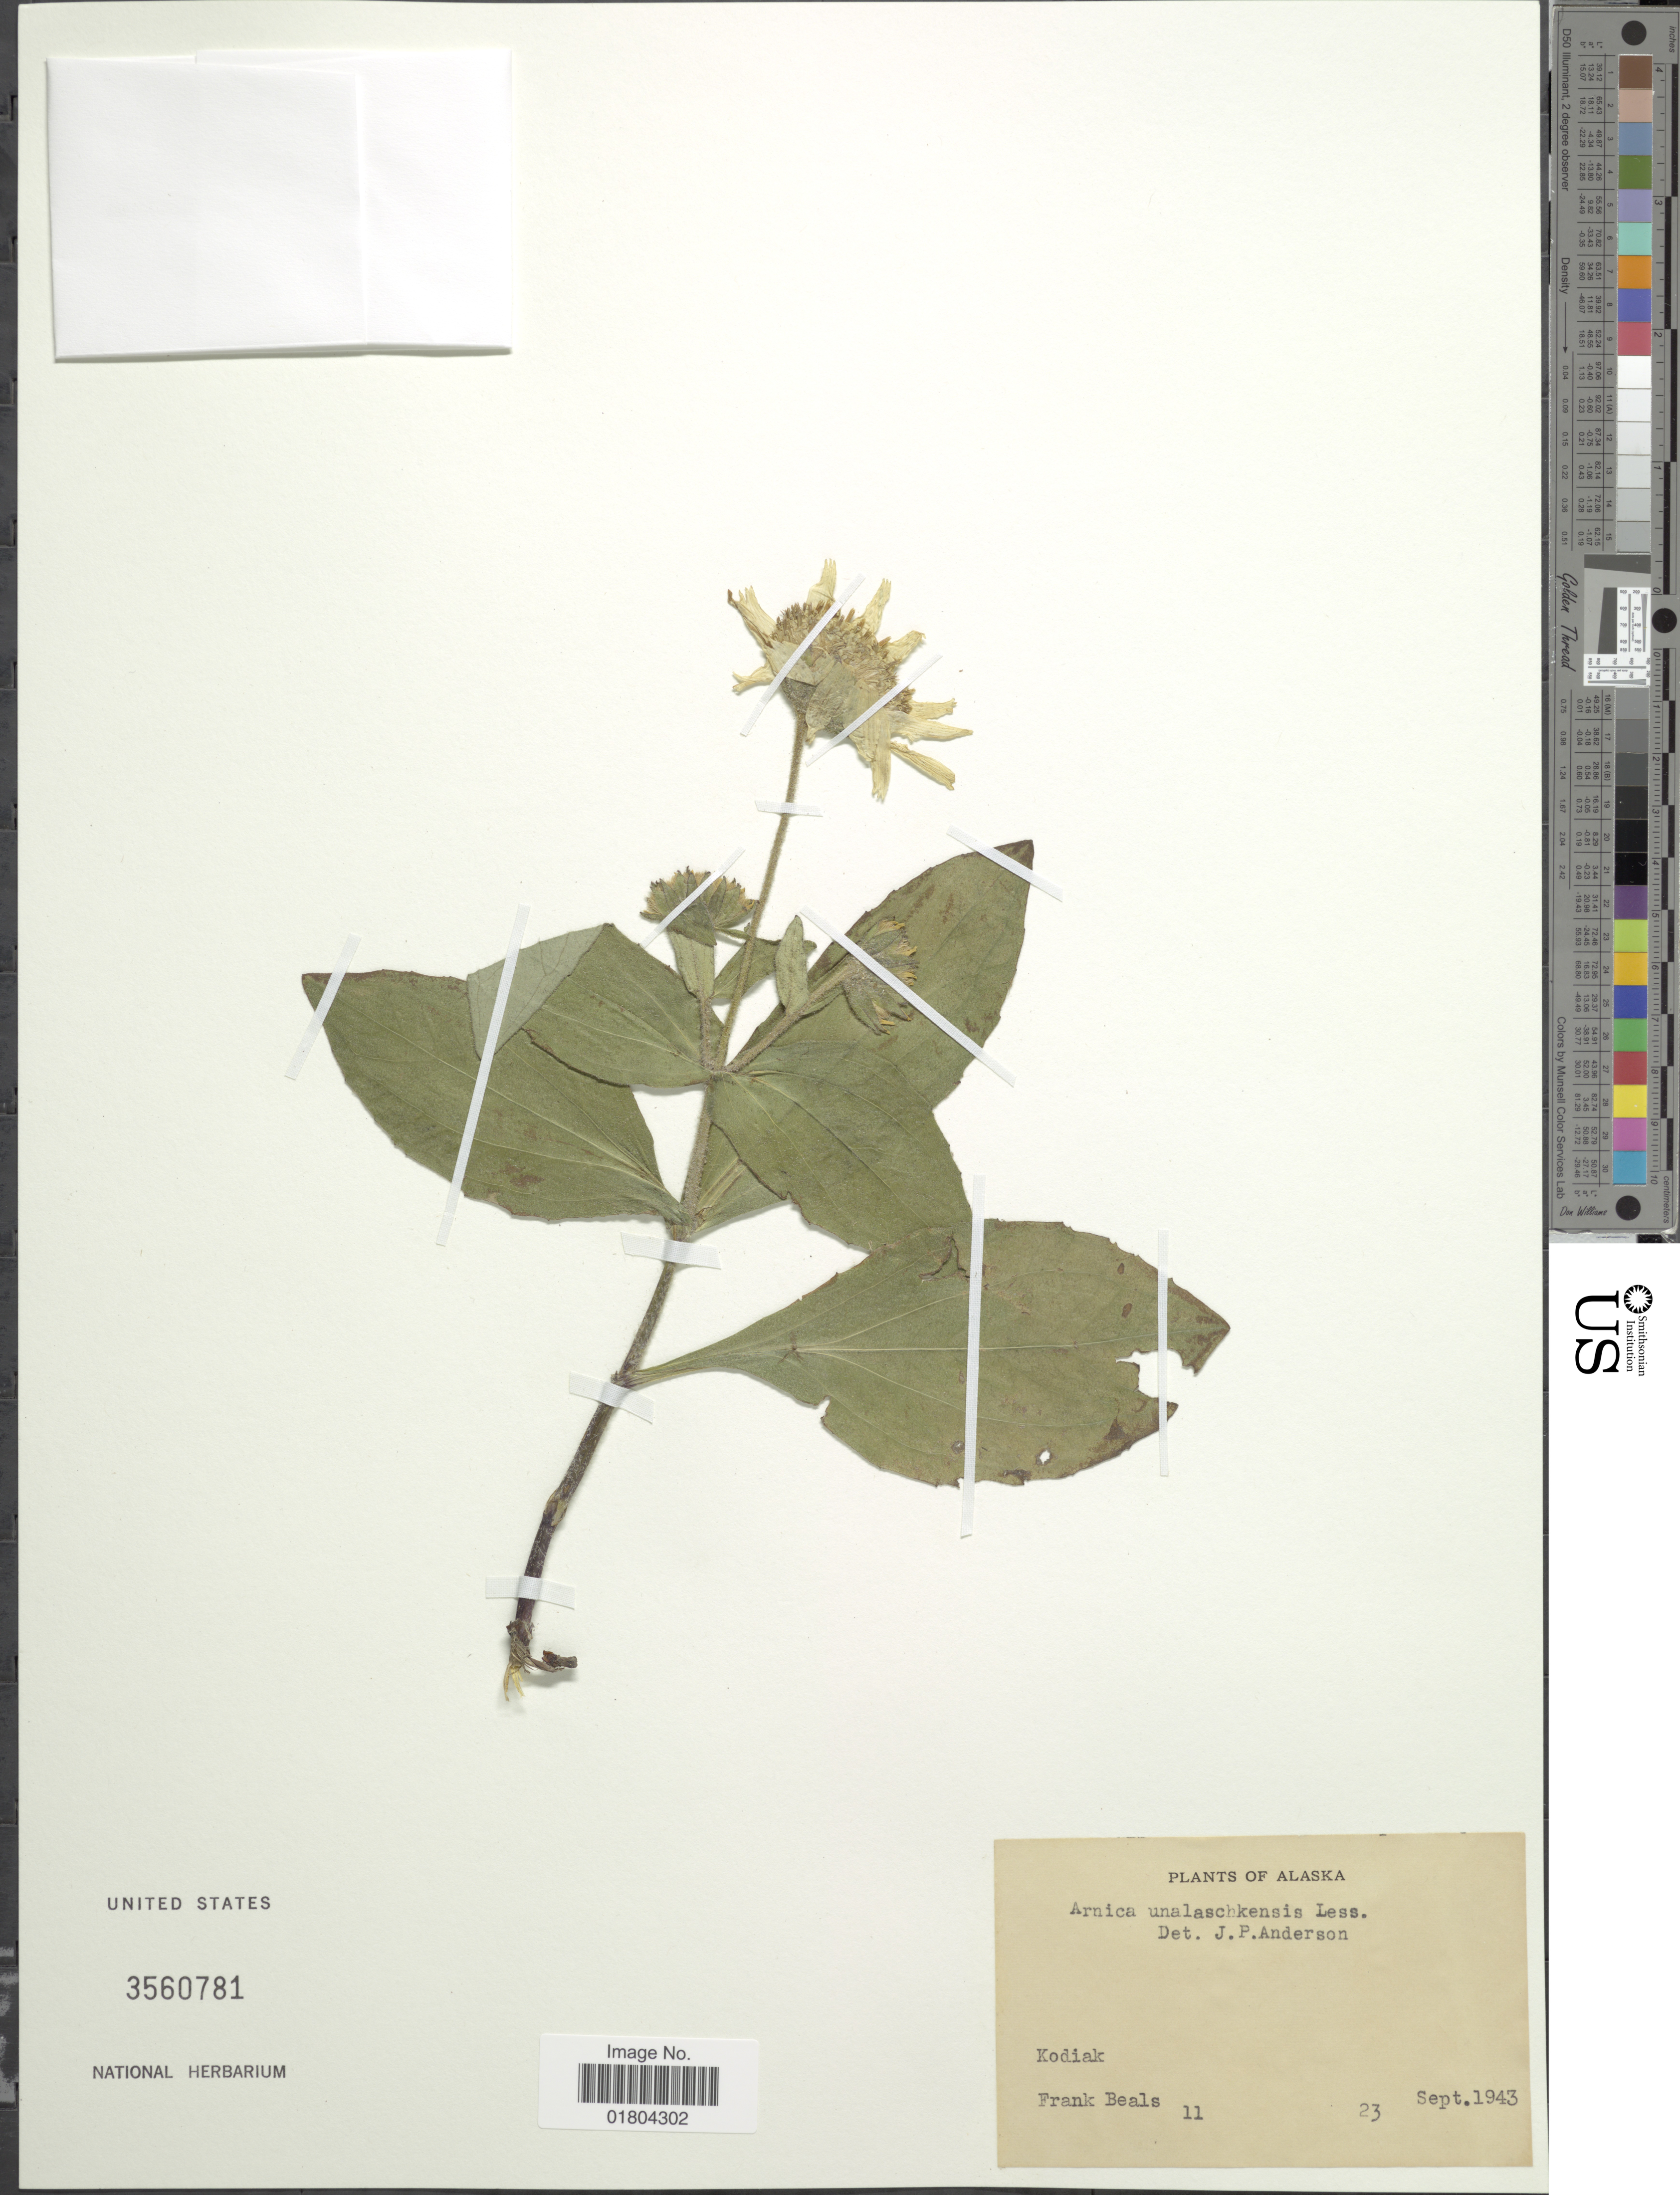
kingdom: Plantae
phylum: Tracheophyta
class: Magnoliopsida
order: Asterales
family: Asteraceae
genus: Arnica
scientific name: Arnica unalashcensis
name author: Less.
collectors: F. Beals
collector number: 11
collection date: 1943-09-23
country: United States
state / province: Alaska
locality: Kodiak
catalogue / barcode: US 3560781